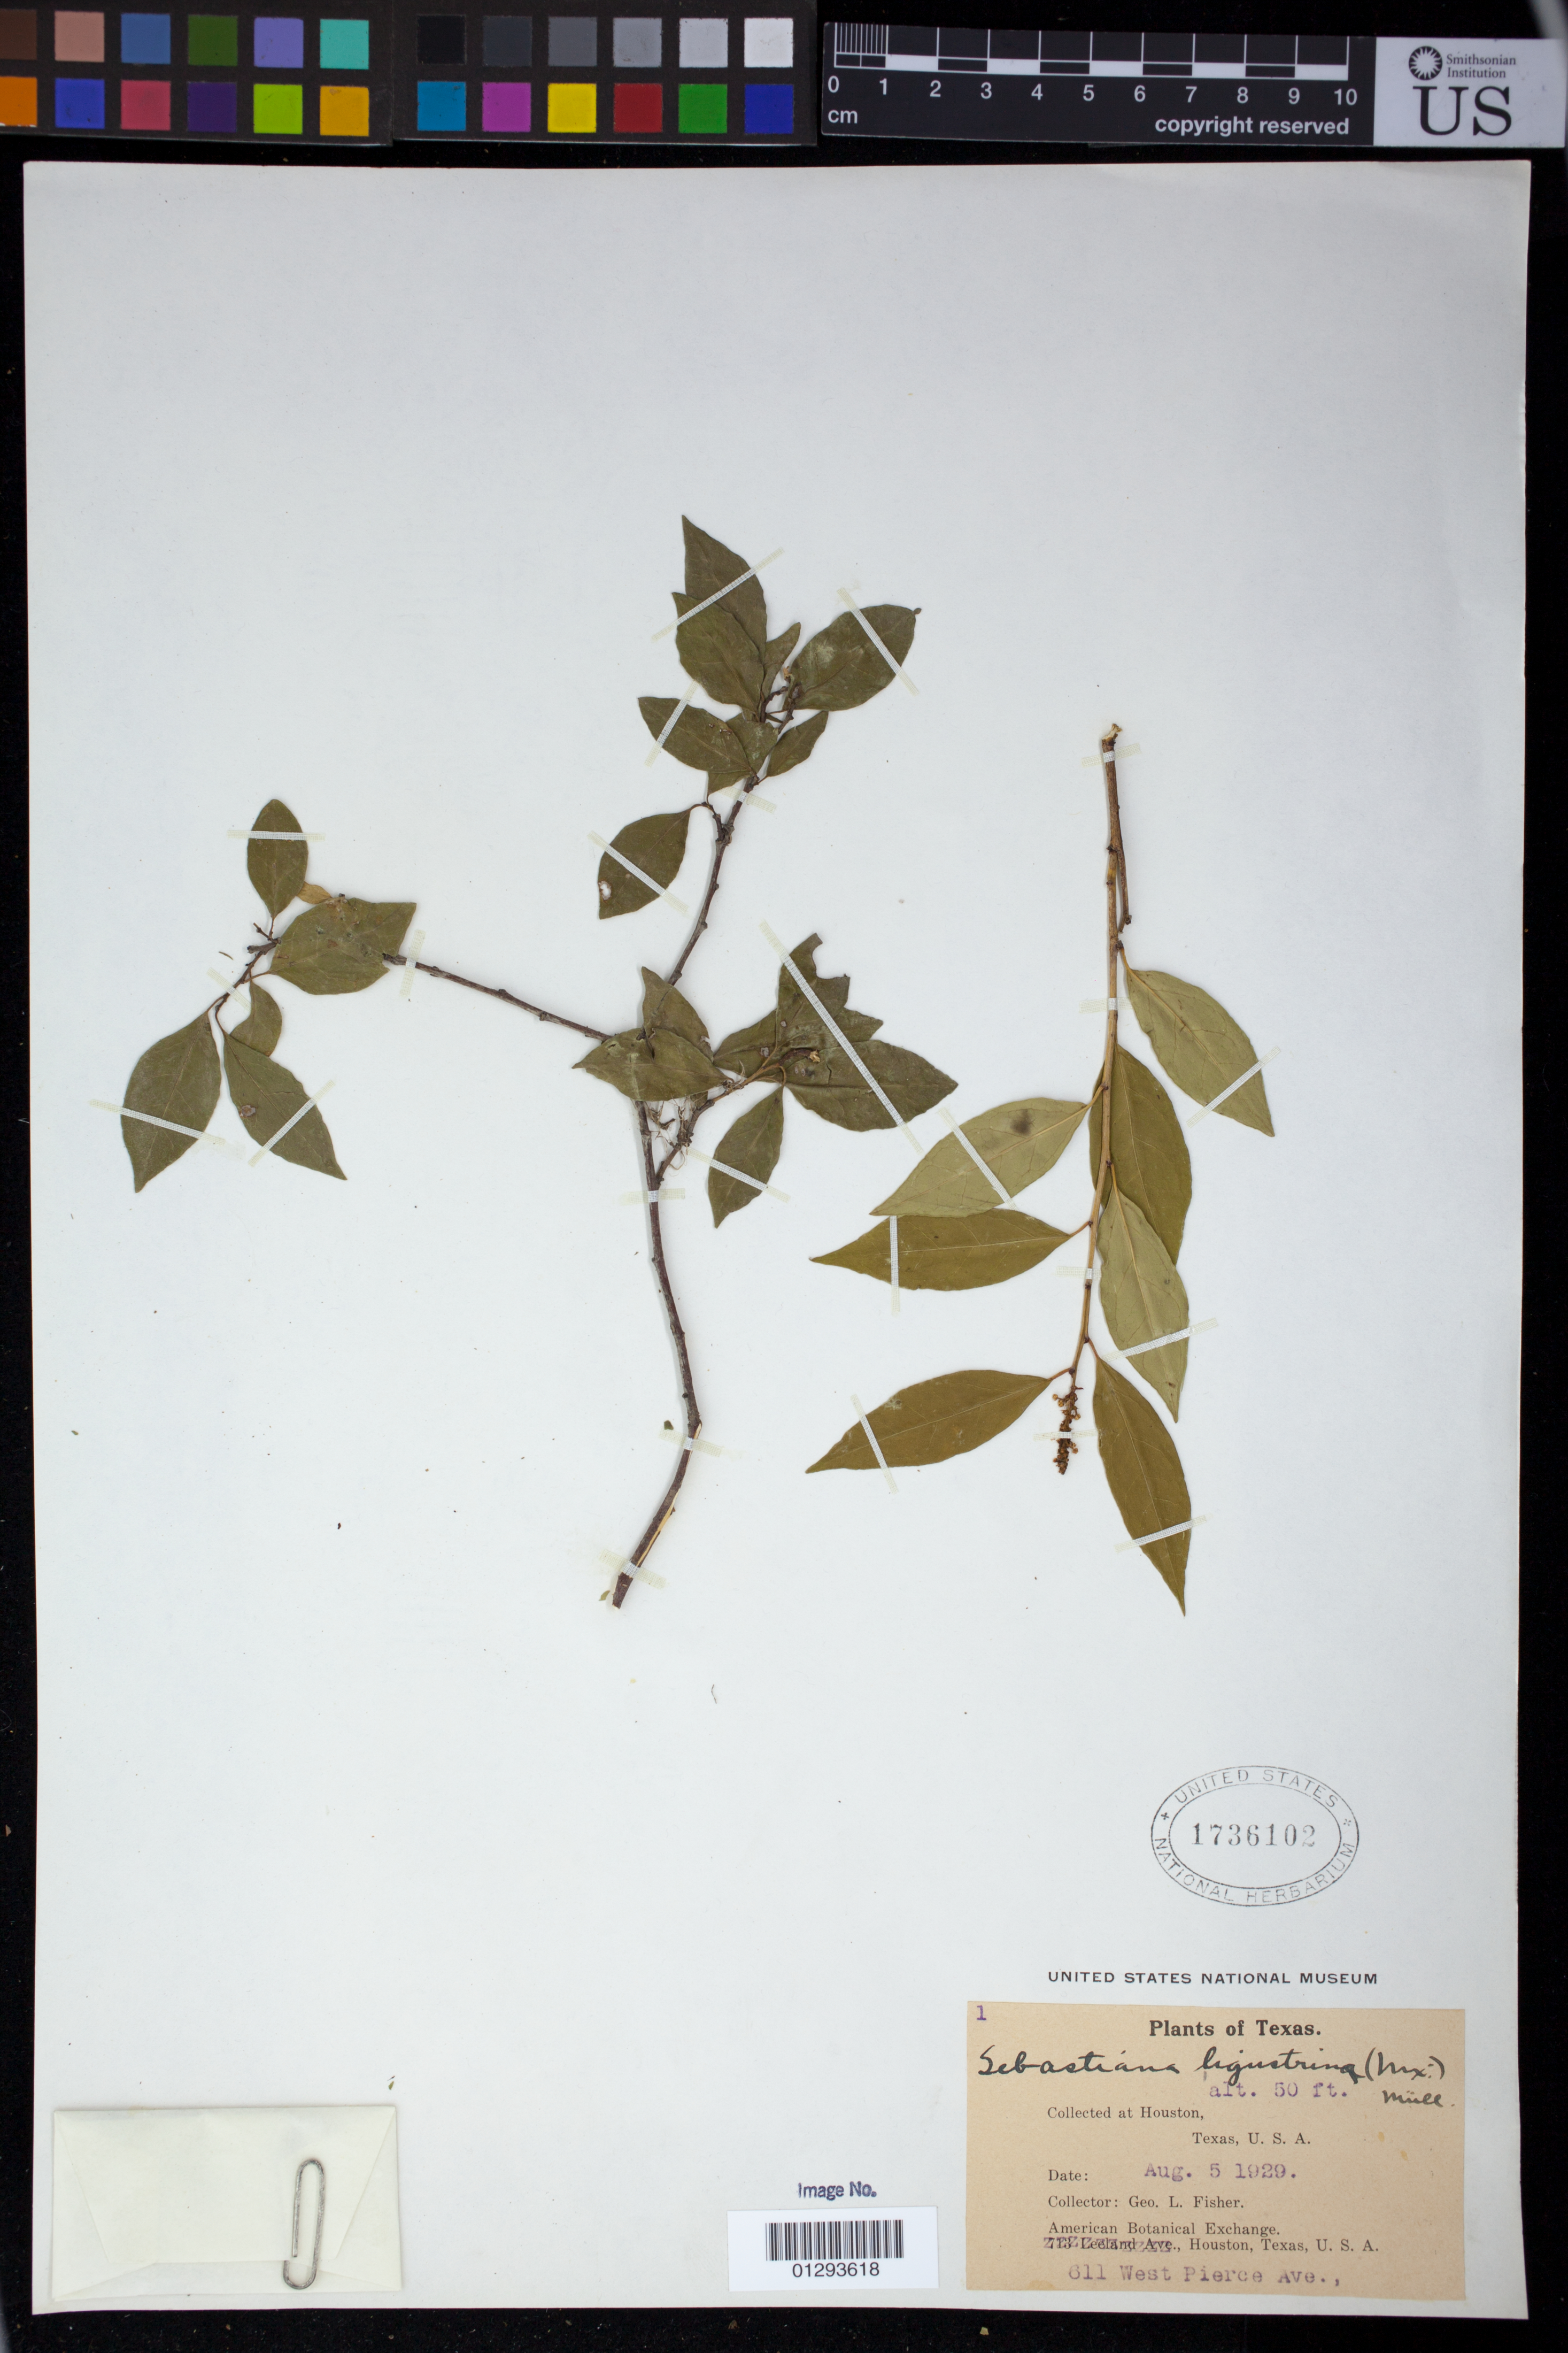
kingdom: Plantae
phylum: Tracheophyta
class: Magnoliopsida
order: Malpighiales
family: Euphorbiaceae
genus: Sebastiania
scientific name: Sebastiania fruticosa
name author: (Bartram) Fernald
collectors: G. L. Fisher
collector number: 1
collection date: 1929-08-05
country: United States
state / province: Texas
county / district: Harris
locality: Houston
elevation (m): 15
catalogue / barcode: US 1736102